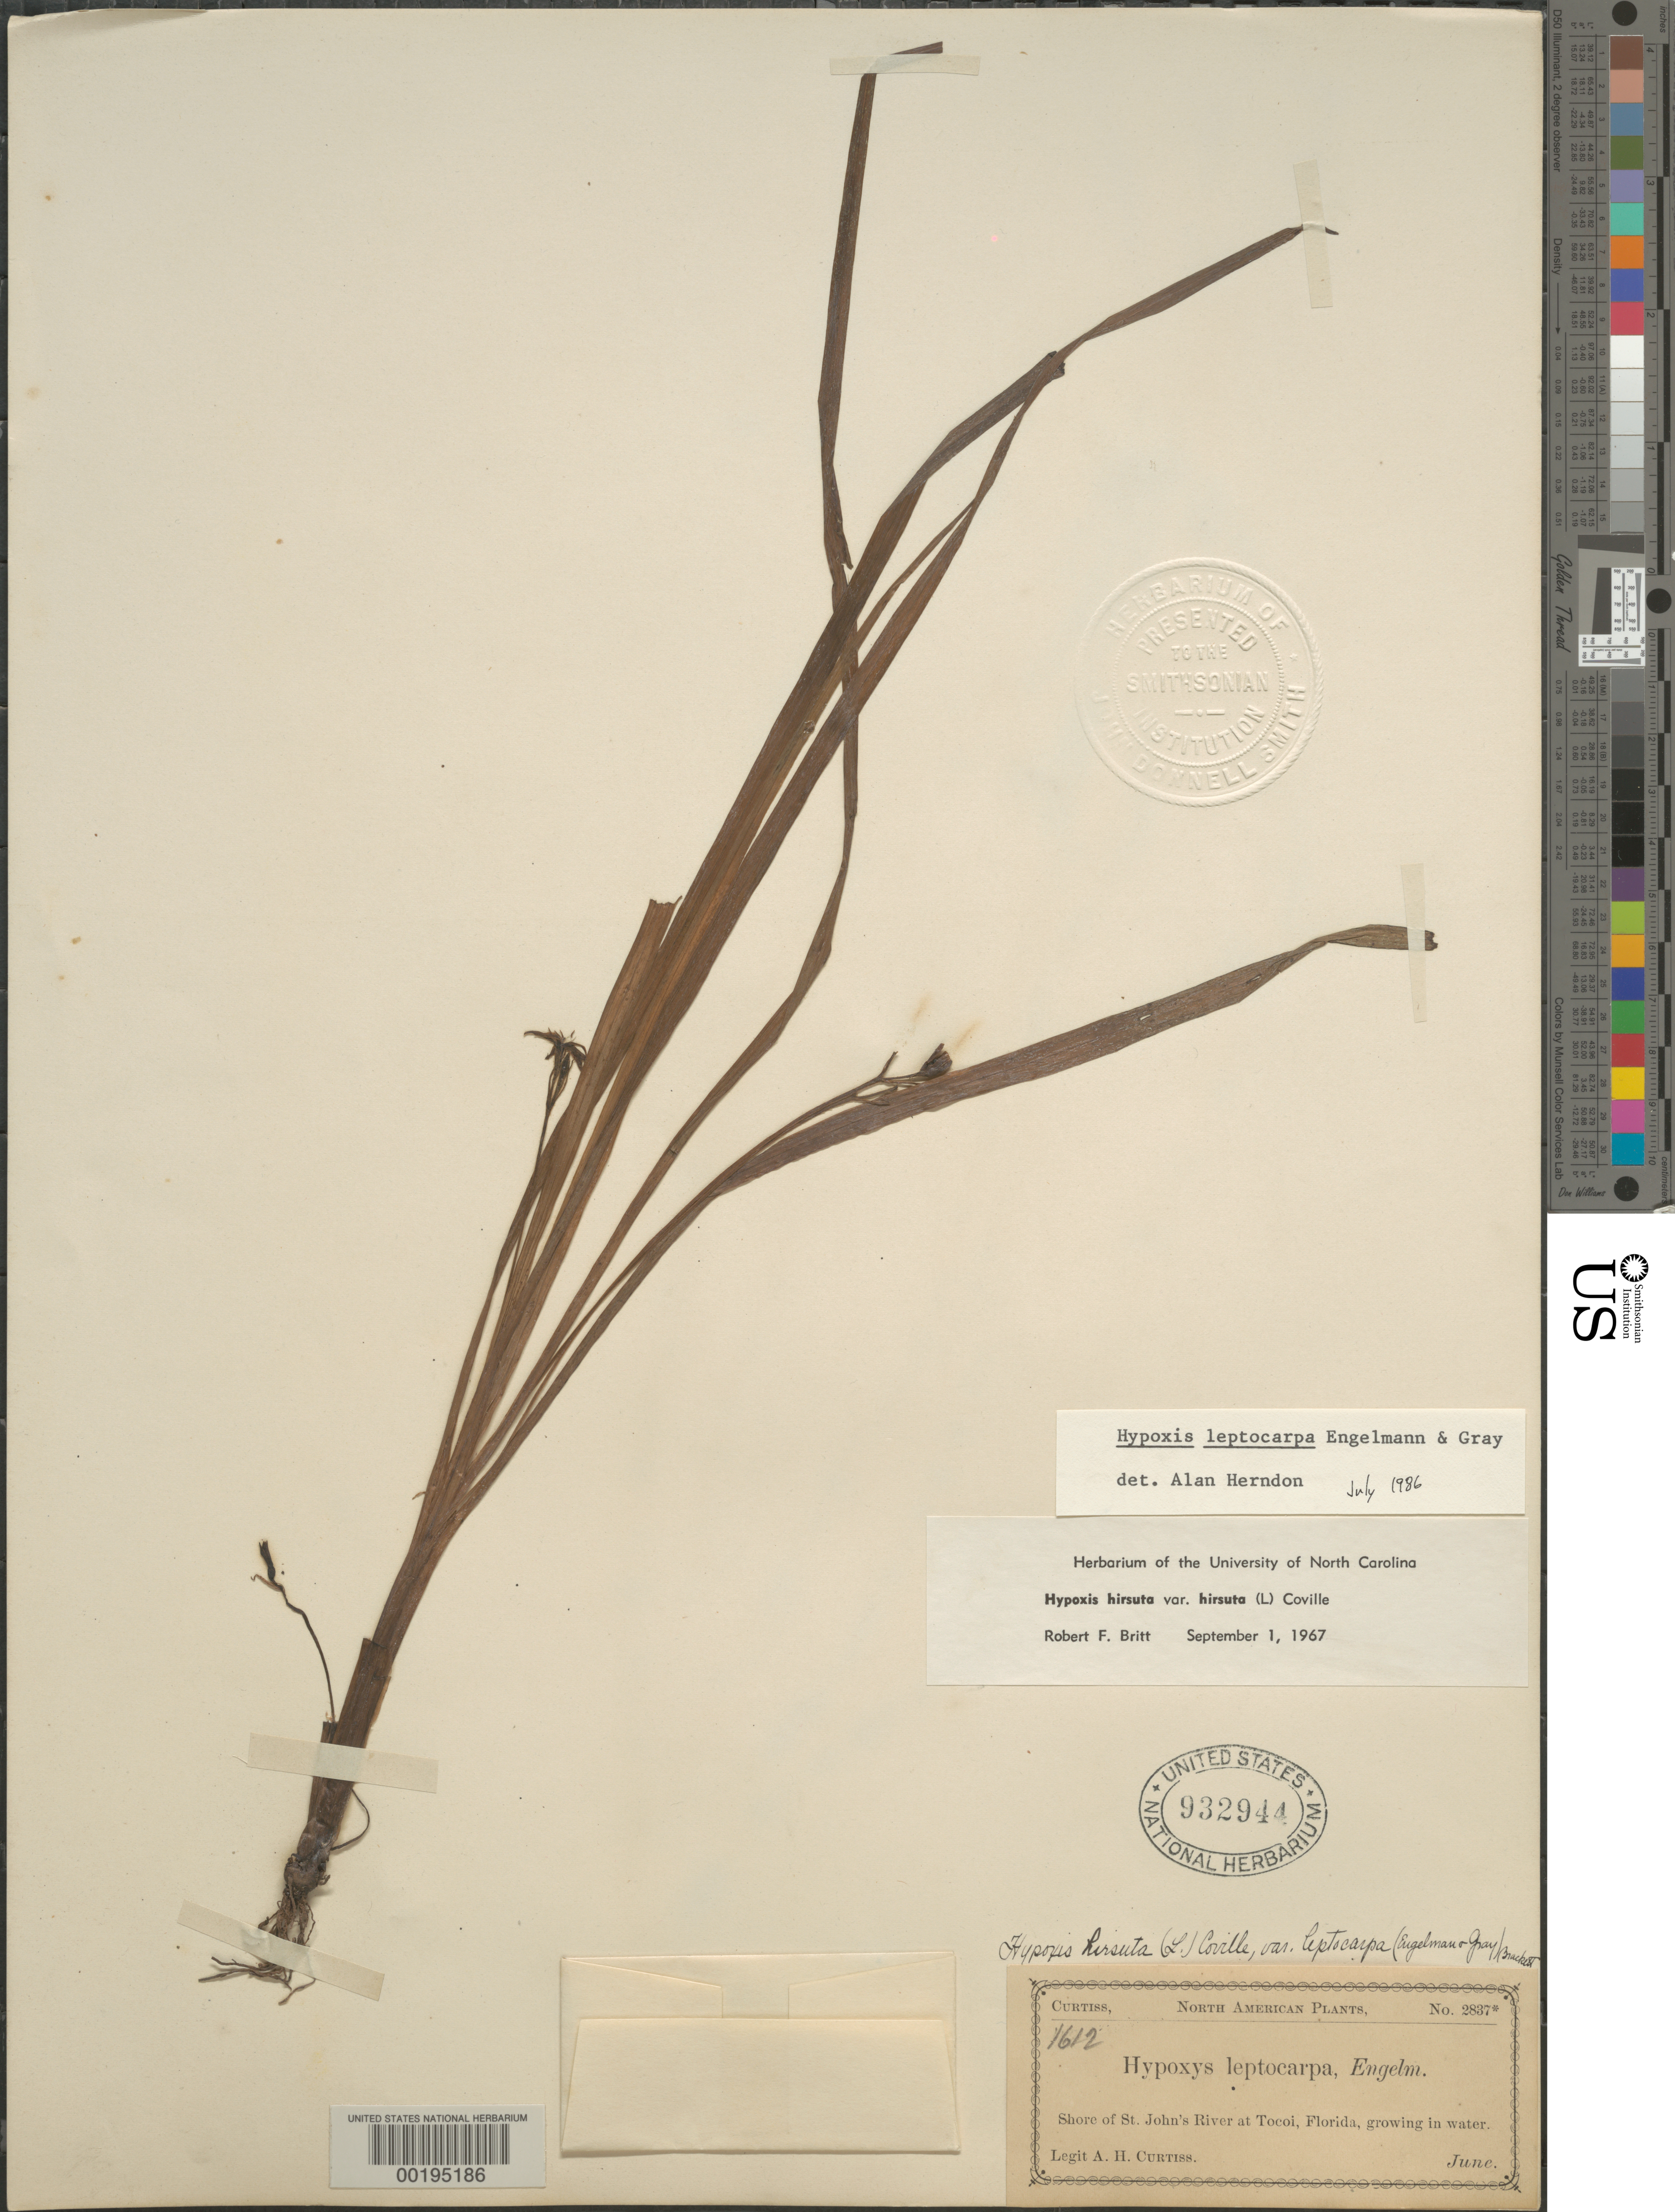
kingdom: Plantae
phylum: Tracheophyta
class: Liliopsida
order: Asparagales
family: Hypoxidaceae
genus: Hypoxis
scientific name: Hypoxis leptocarpa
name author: (Engelm. & A. Gray) Small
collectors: A. H. Curtiss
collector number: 2837* / 1612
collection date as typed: Jun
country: United States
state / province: Florida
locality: St. john's river at tocoi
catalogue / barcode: US 932944